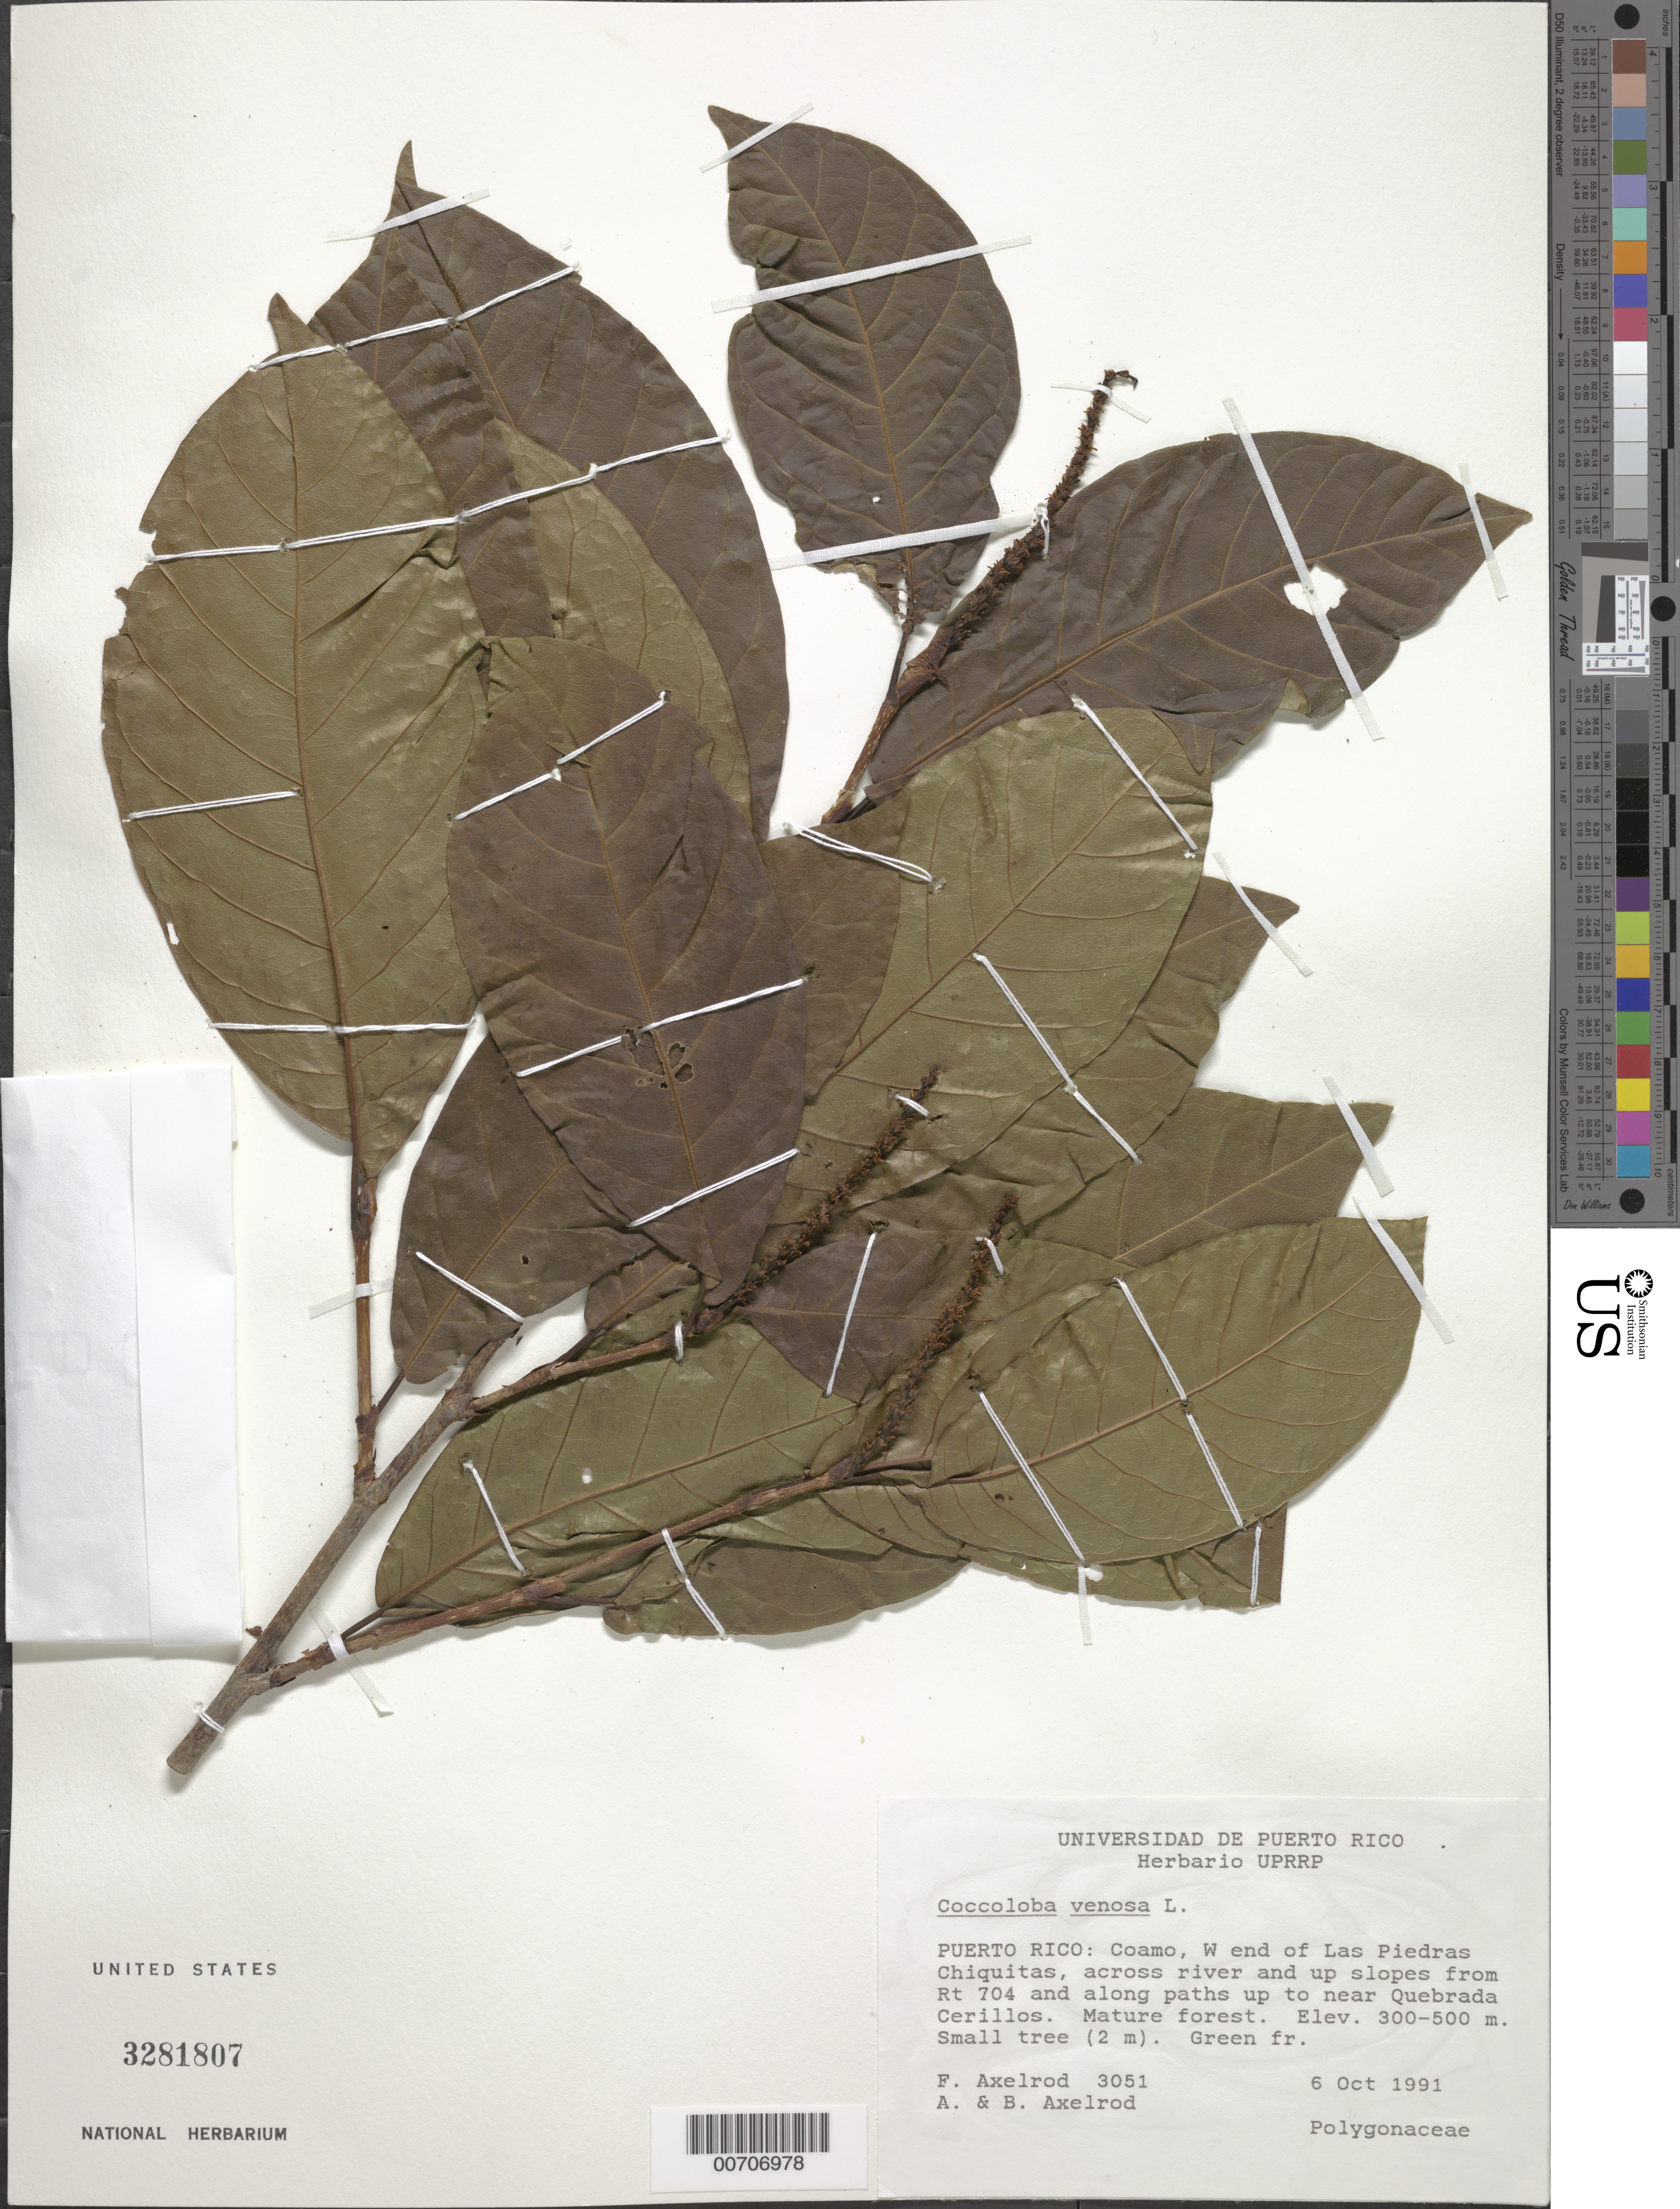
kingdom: Plantae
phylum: Tracheophyta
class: Magnoliopsida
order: Caryophyllales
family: Polygonaceae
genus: Coccoloba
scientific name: Coccoloba venosa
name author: L.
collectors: F. S. Axelrod, A. Axelrod & B. Axelrod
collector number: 3051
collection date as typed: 06 Oct 1991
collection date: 1991-10-06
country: Puerto Rico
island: Greater Antilles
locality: Coamo, W end of Las Piedras Chiquitas, across river and up slopes from Rt. 704 and along paths up to near Quebrada Cerillos.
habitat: Mature forest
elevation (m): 300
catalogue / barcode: US 3281807